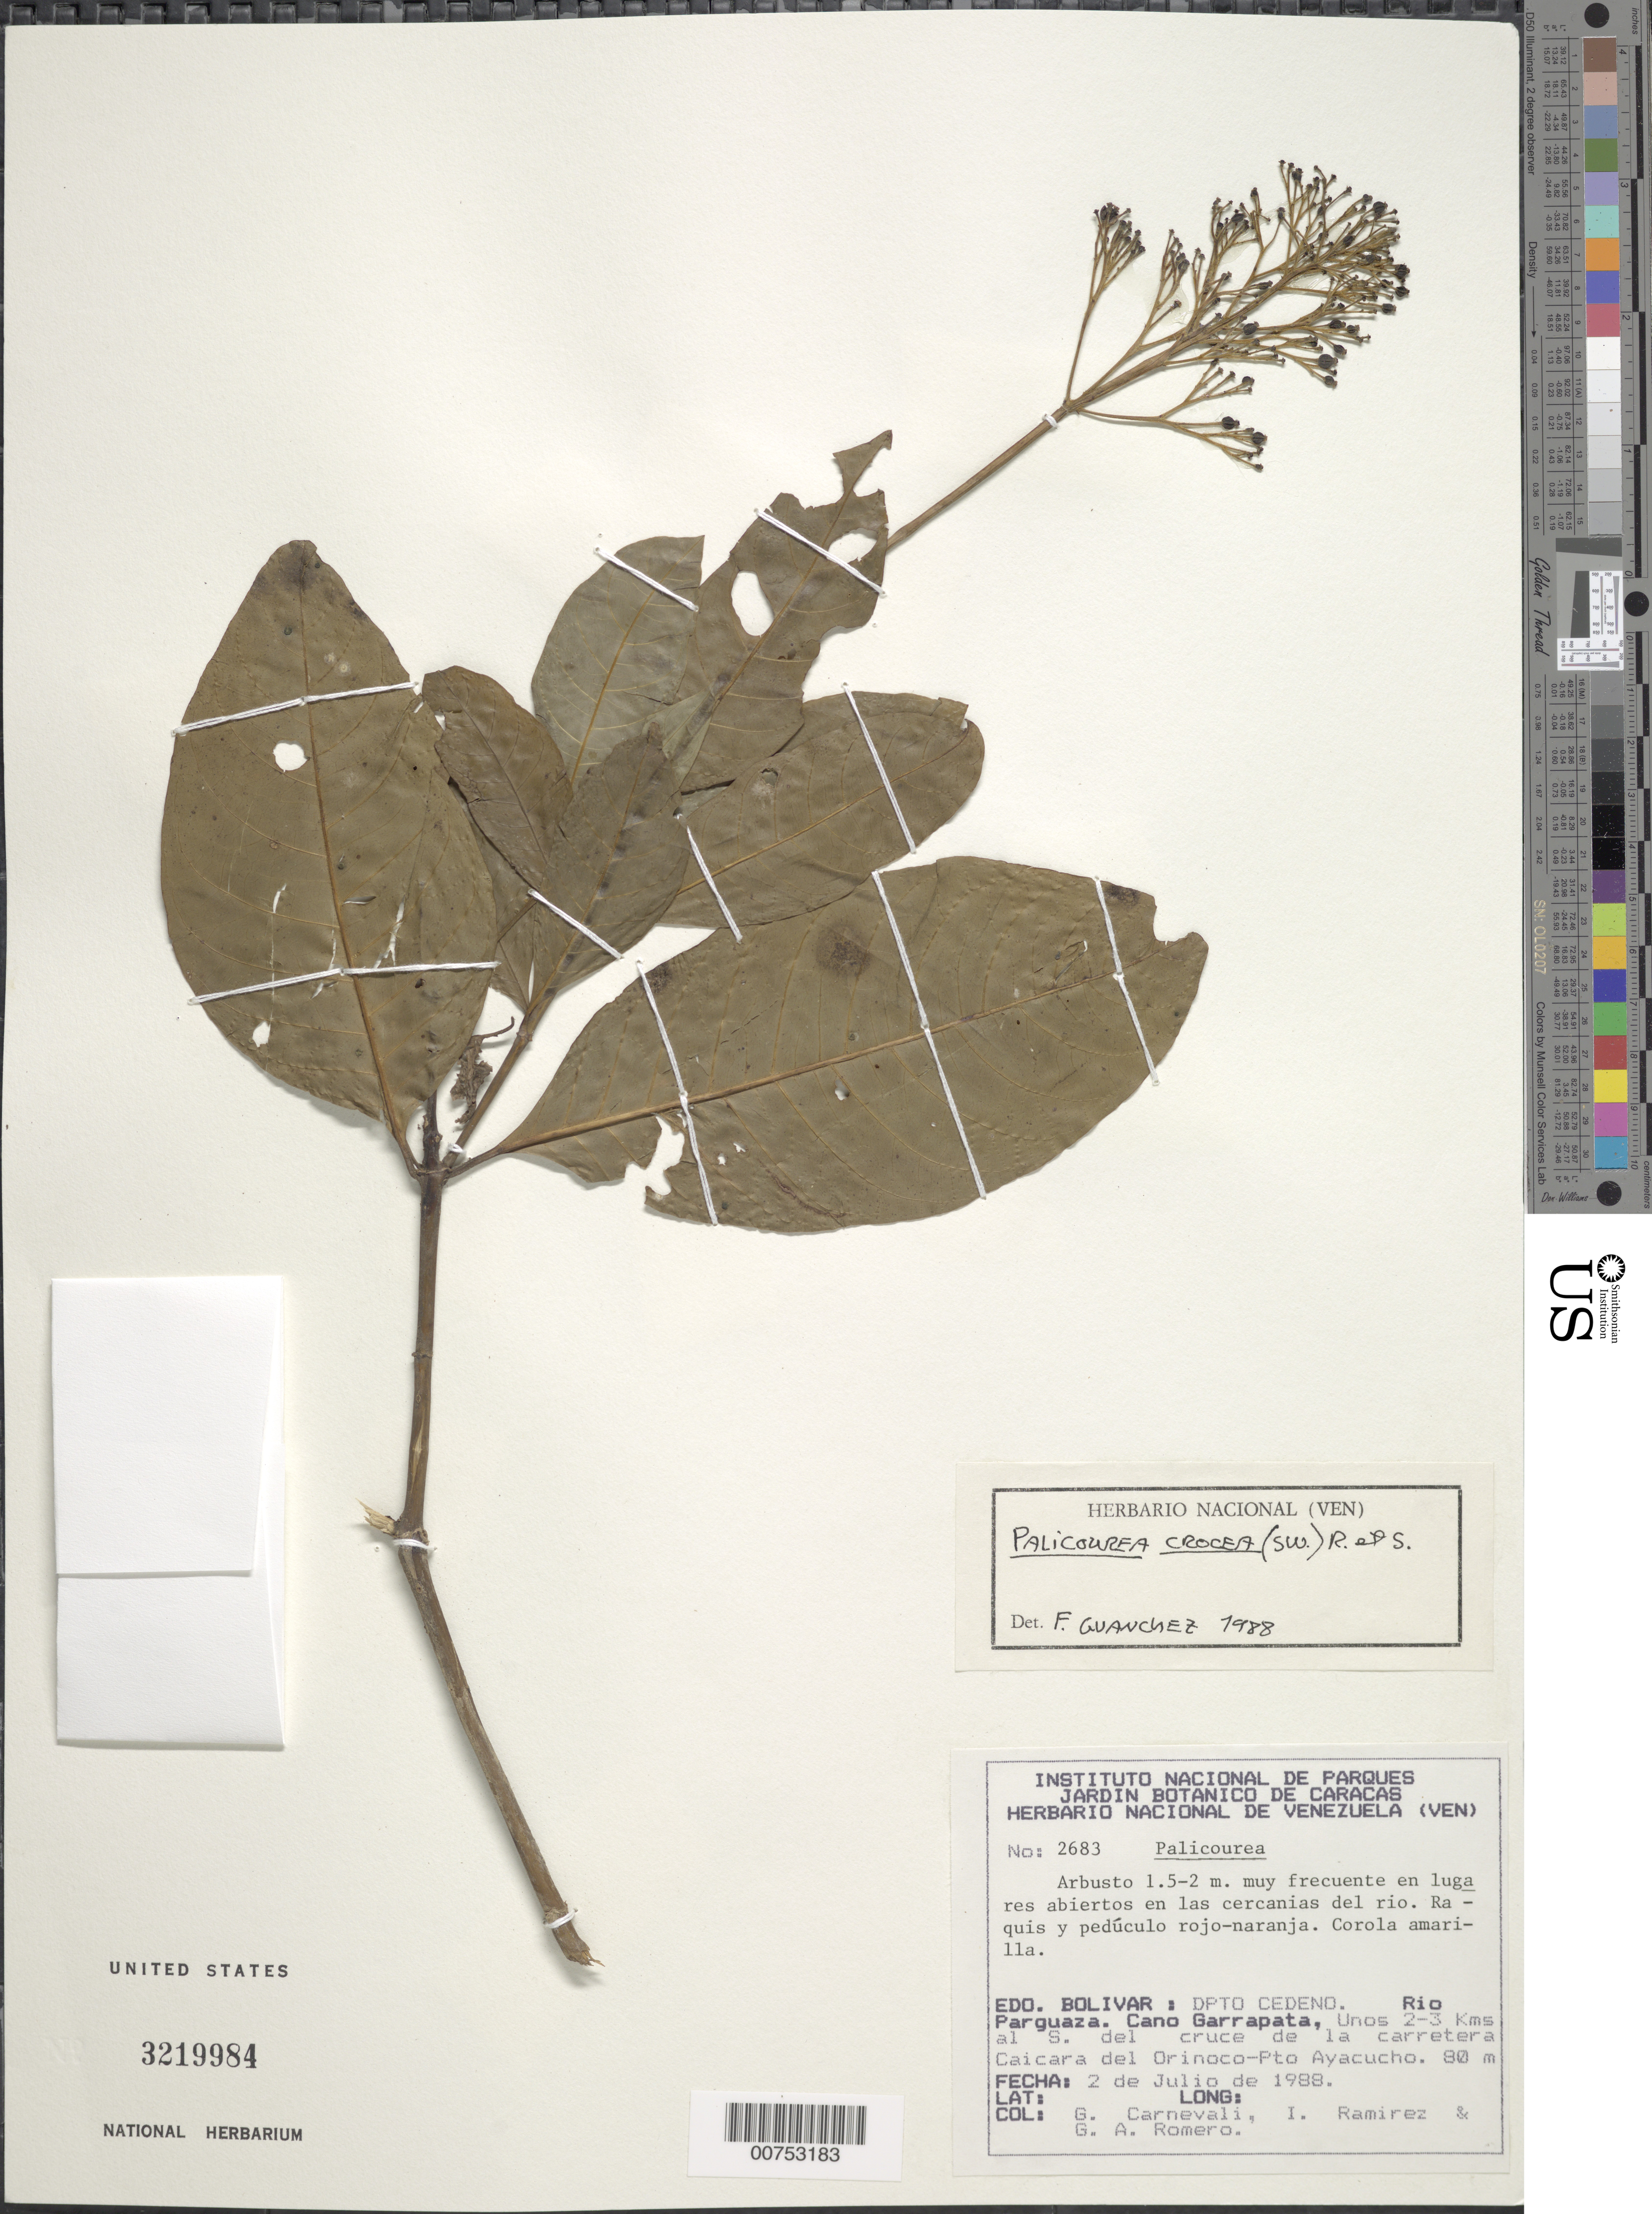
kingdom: Plantae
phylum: Tracheophyta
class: Magnoliopsida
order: Gentianales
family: Rubiaceae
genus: Palicourea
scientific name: Palicourea crocea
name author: (Sw.) Schult.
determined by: Guánchez M., Francisco J.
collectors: G. Carnevali, I. Ramírez M. & G. A. Romero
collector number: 2683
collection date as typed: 2-Jul-88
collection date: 1988-07-02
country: Venezuela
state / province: Bolívar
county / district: Cedeño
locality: Río Parguaza, Caño Garrapata, unos 2-3 km al S del cruce de la carretera Caicara del Orinoco-Puerto Ayacucho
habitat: Lugares abiertos en las cercanias del rio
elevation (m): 80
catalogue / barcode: US 3219984